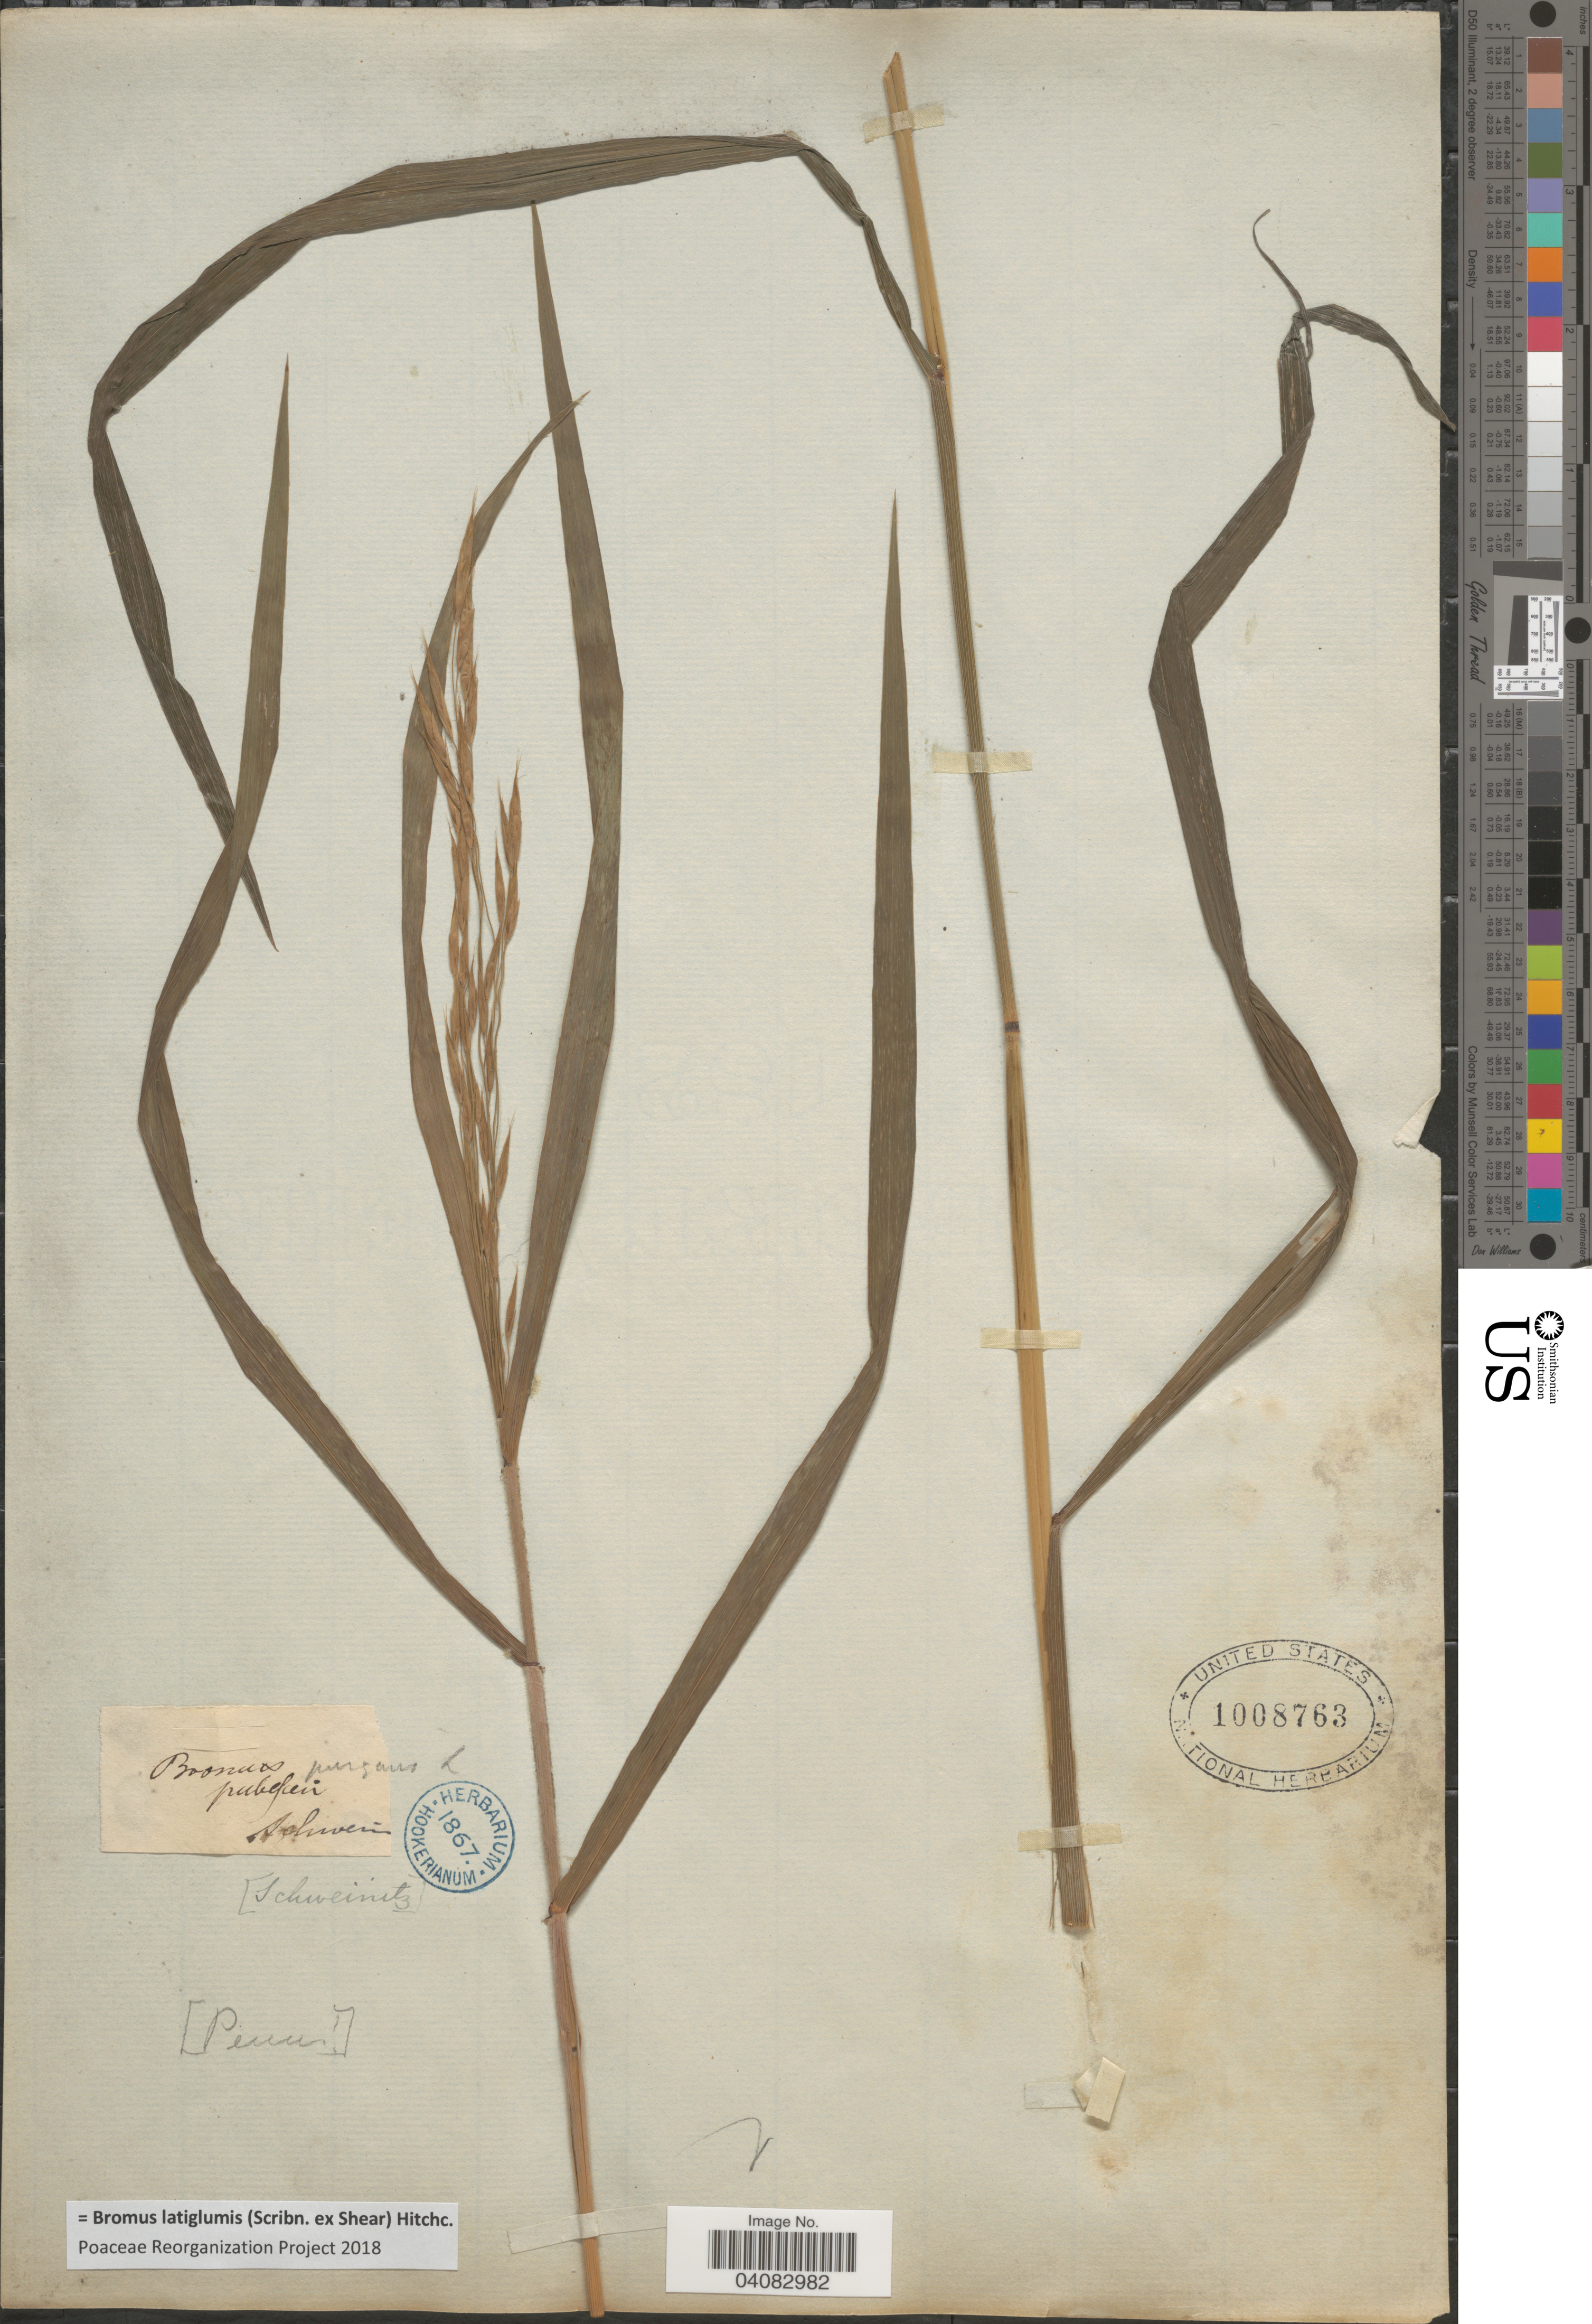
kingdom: Plantae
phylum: Tracheophyta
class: Liliopsida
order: Poales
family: Poaceae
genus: Bromus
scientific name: Bromus latiglumis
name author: (Scribn. ex Shear) Hitchc.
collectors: L. D. von Schweinitz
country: United States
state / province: Pennsylvania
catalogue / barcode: US 1008763